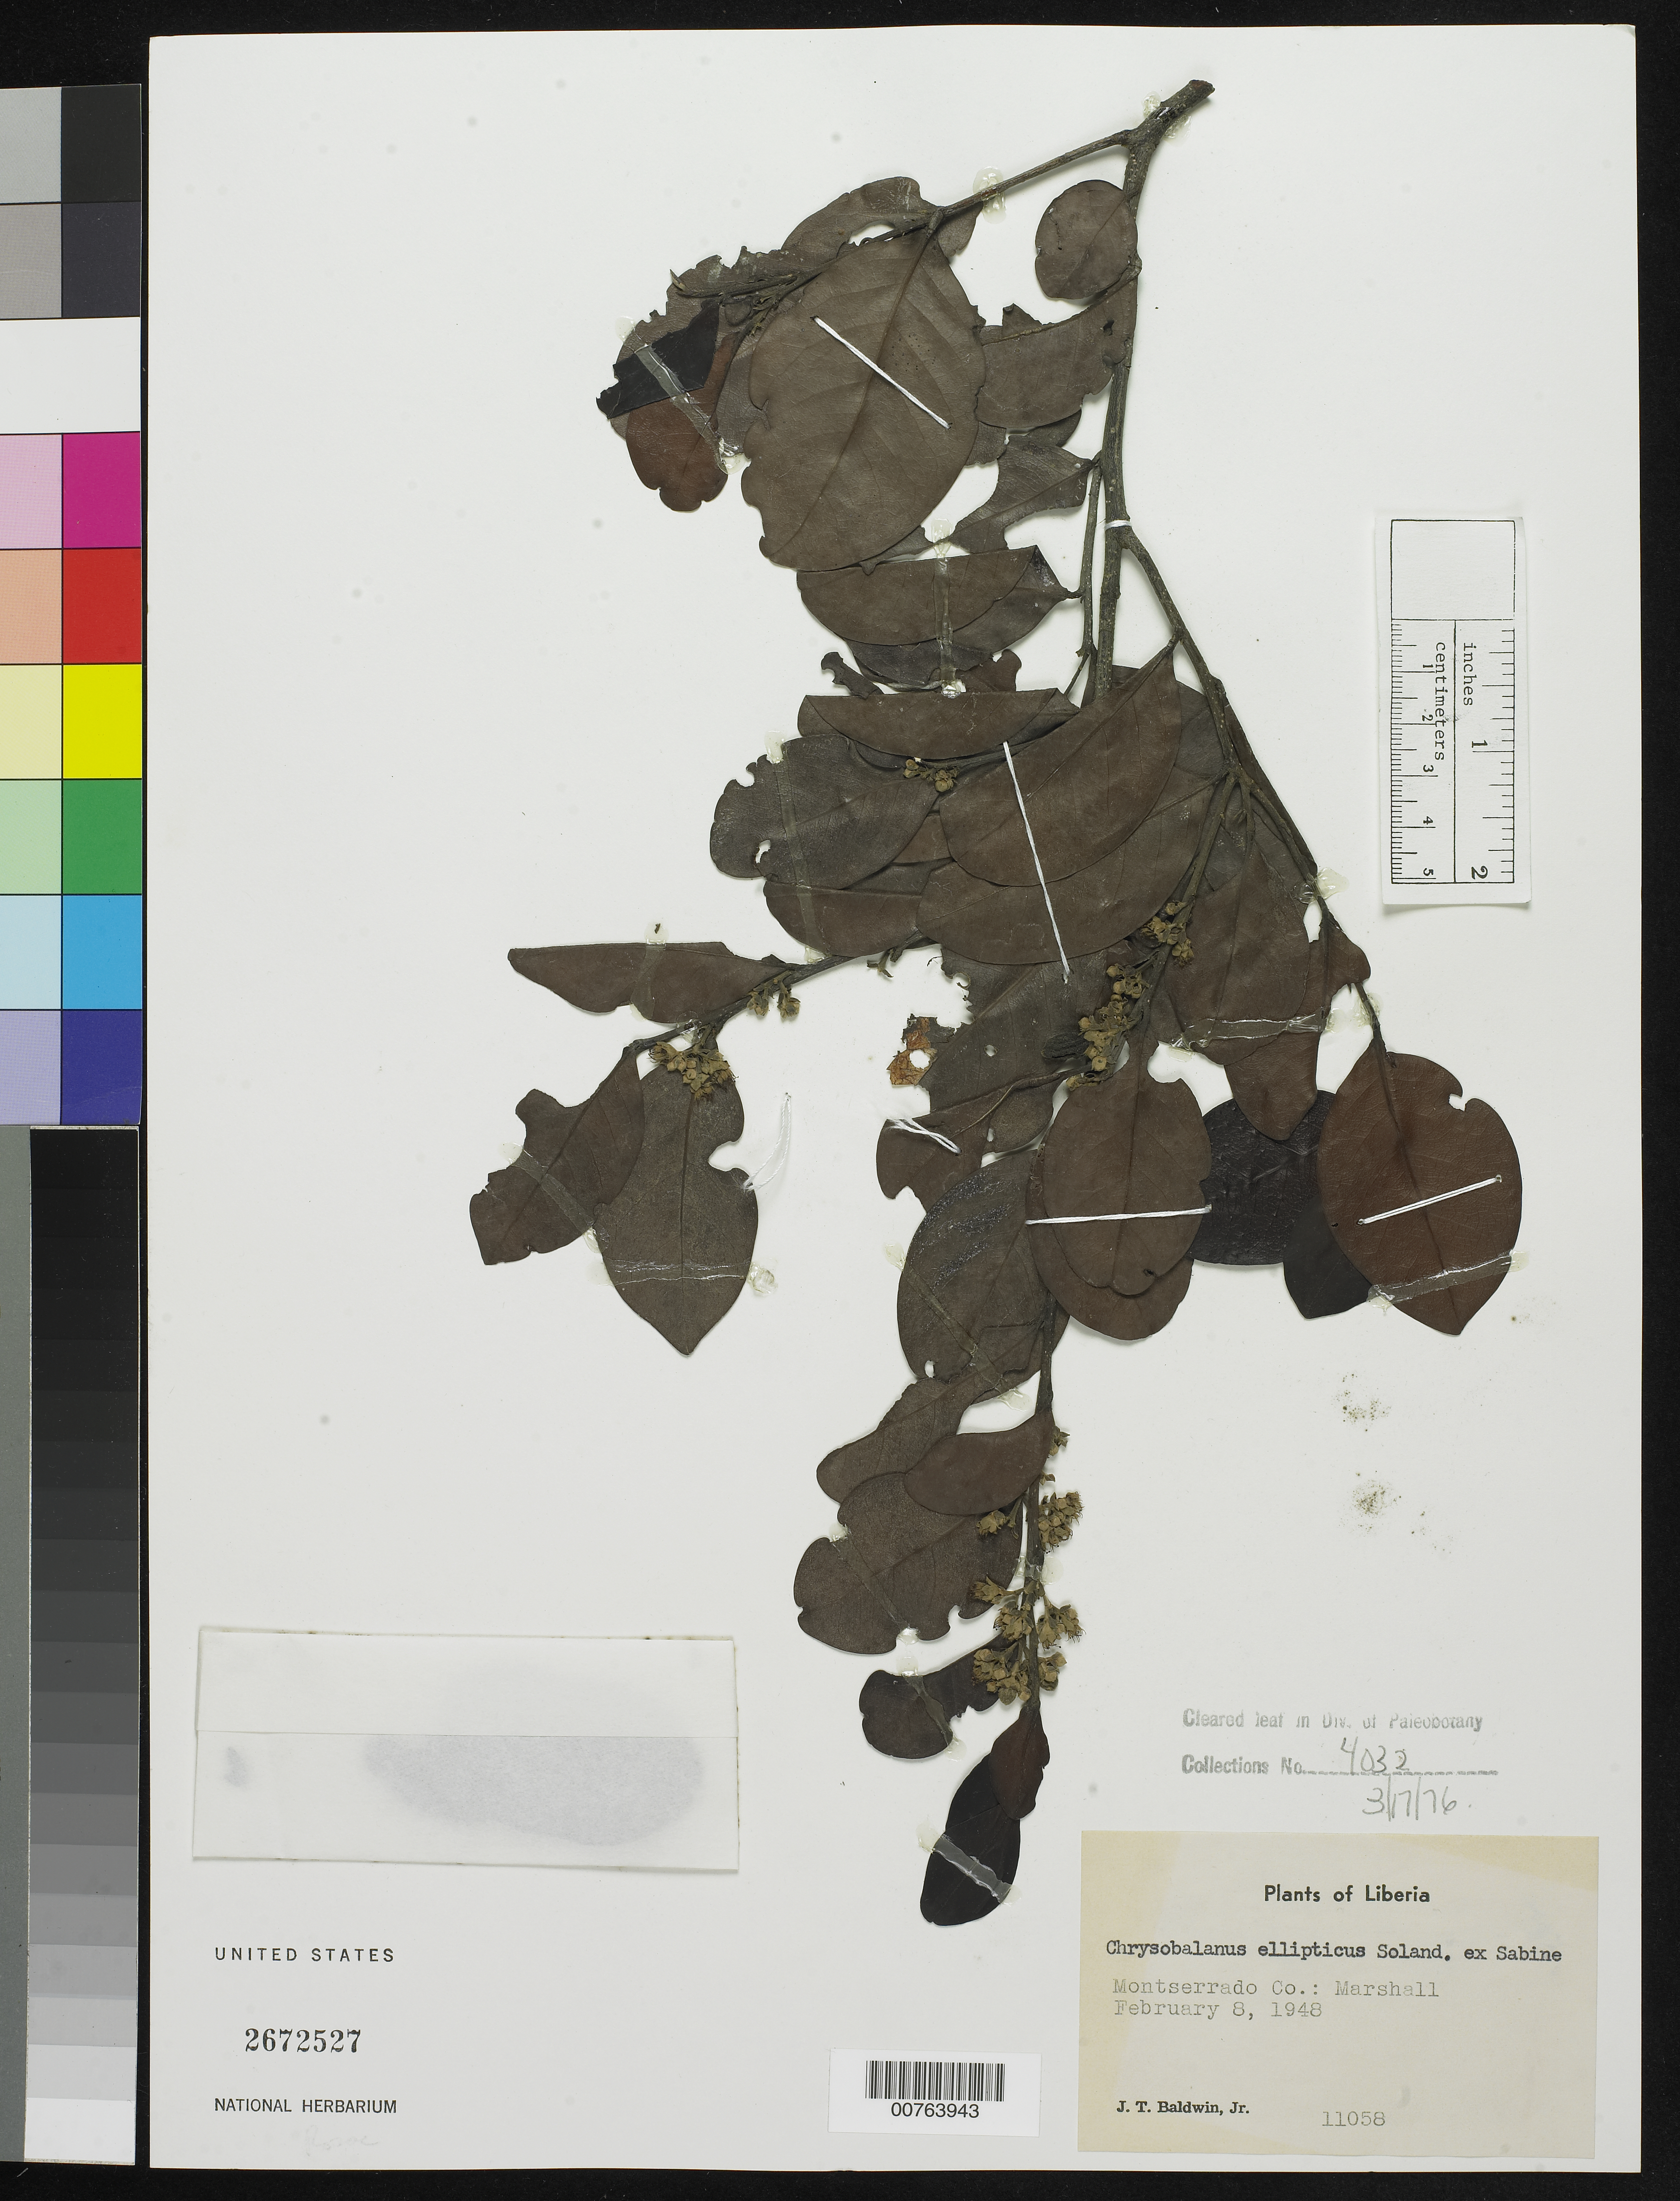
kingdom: Plantae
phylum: Tracheophyta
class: Magnoliopsida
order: Malpighiales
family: Chrysobalanaceae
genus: Chrysobalanus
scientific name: Chrysobalanus ellipticus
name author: Sol. ex Sabine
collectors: J. T. Baldwin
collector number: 11058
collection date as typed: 8 Feb 1948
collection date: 1948-02-08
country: Liberia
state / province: Montserrado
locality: Marshall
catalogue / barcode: US 2672527